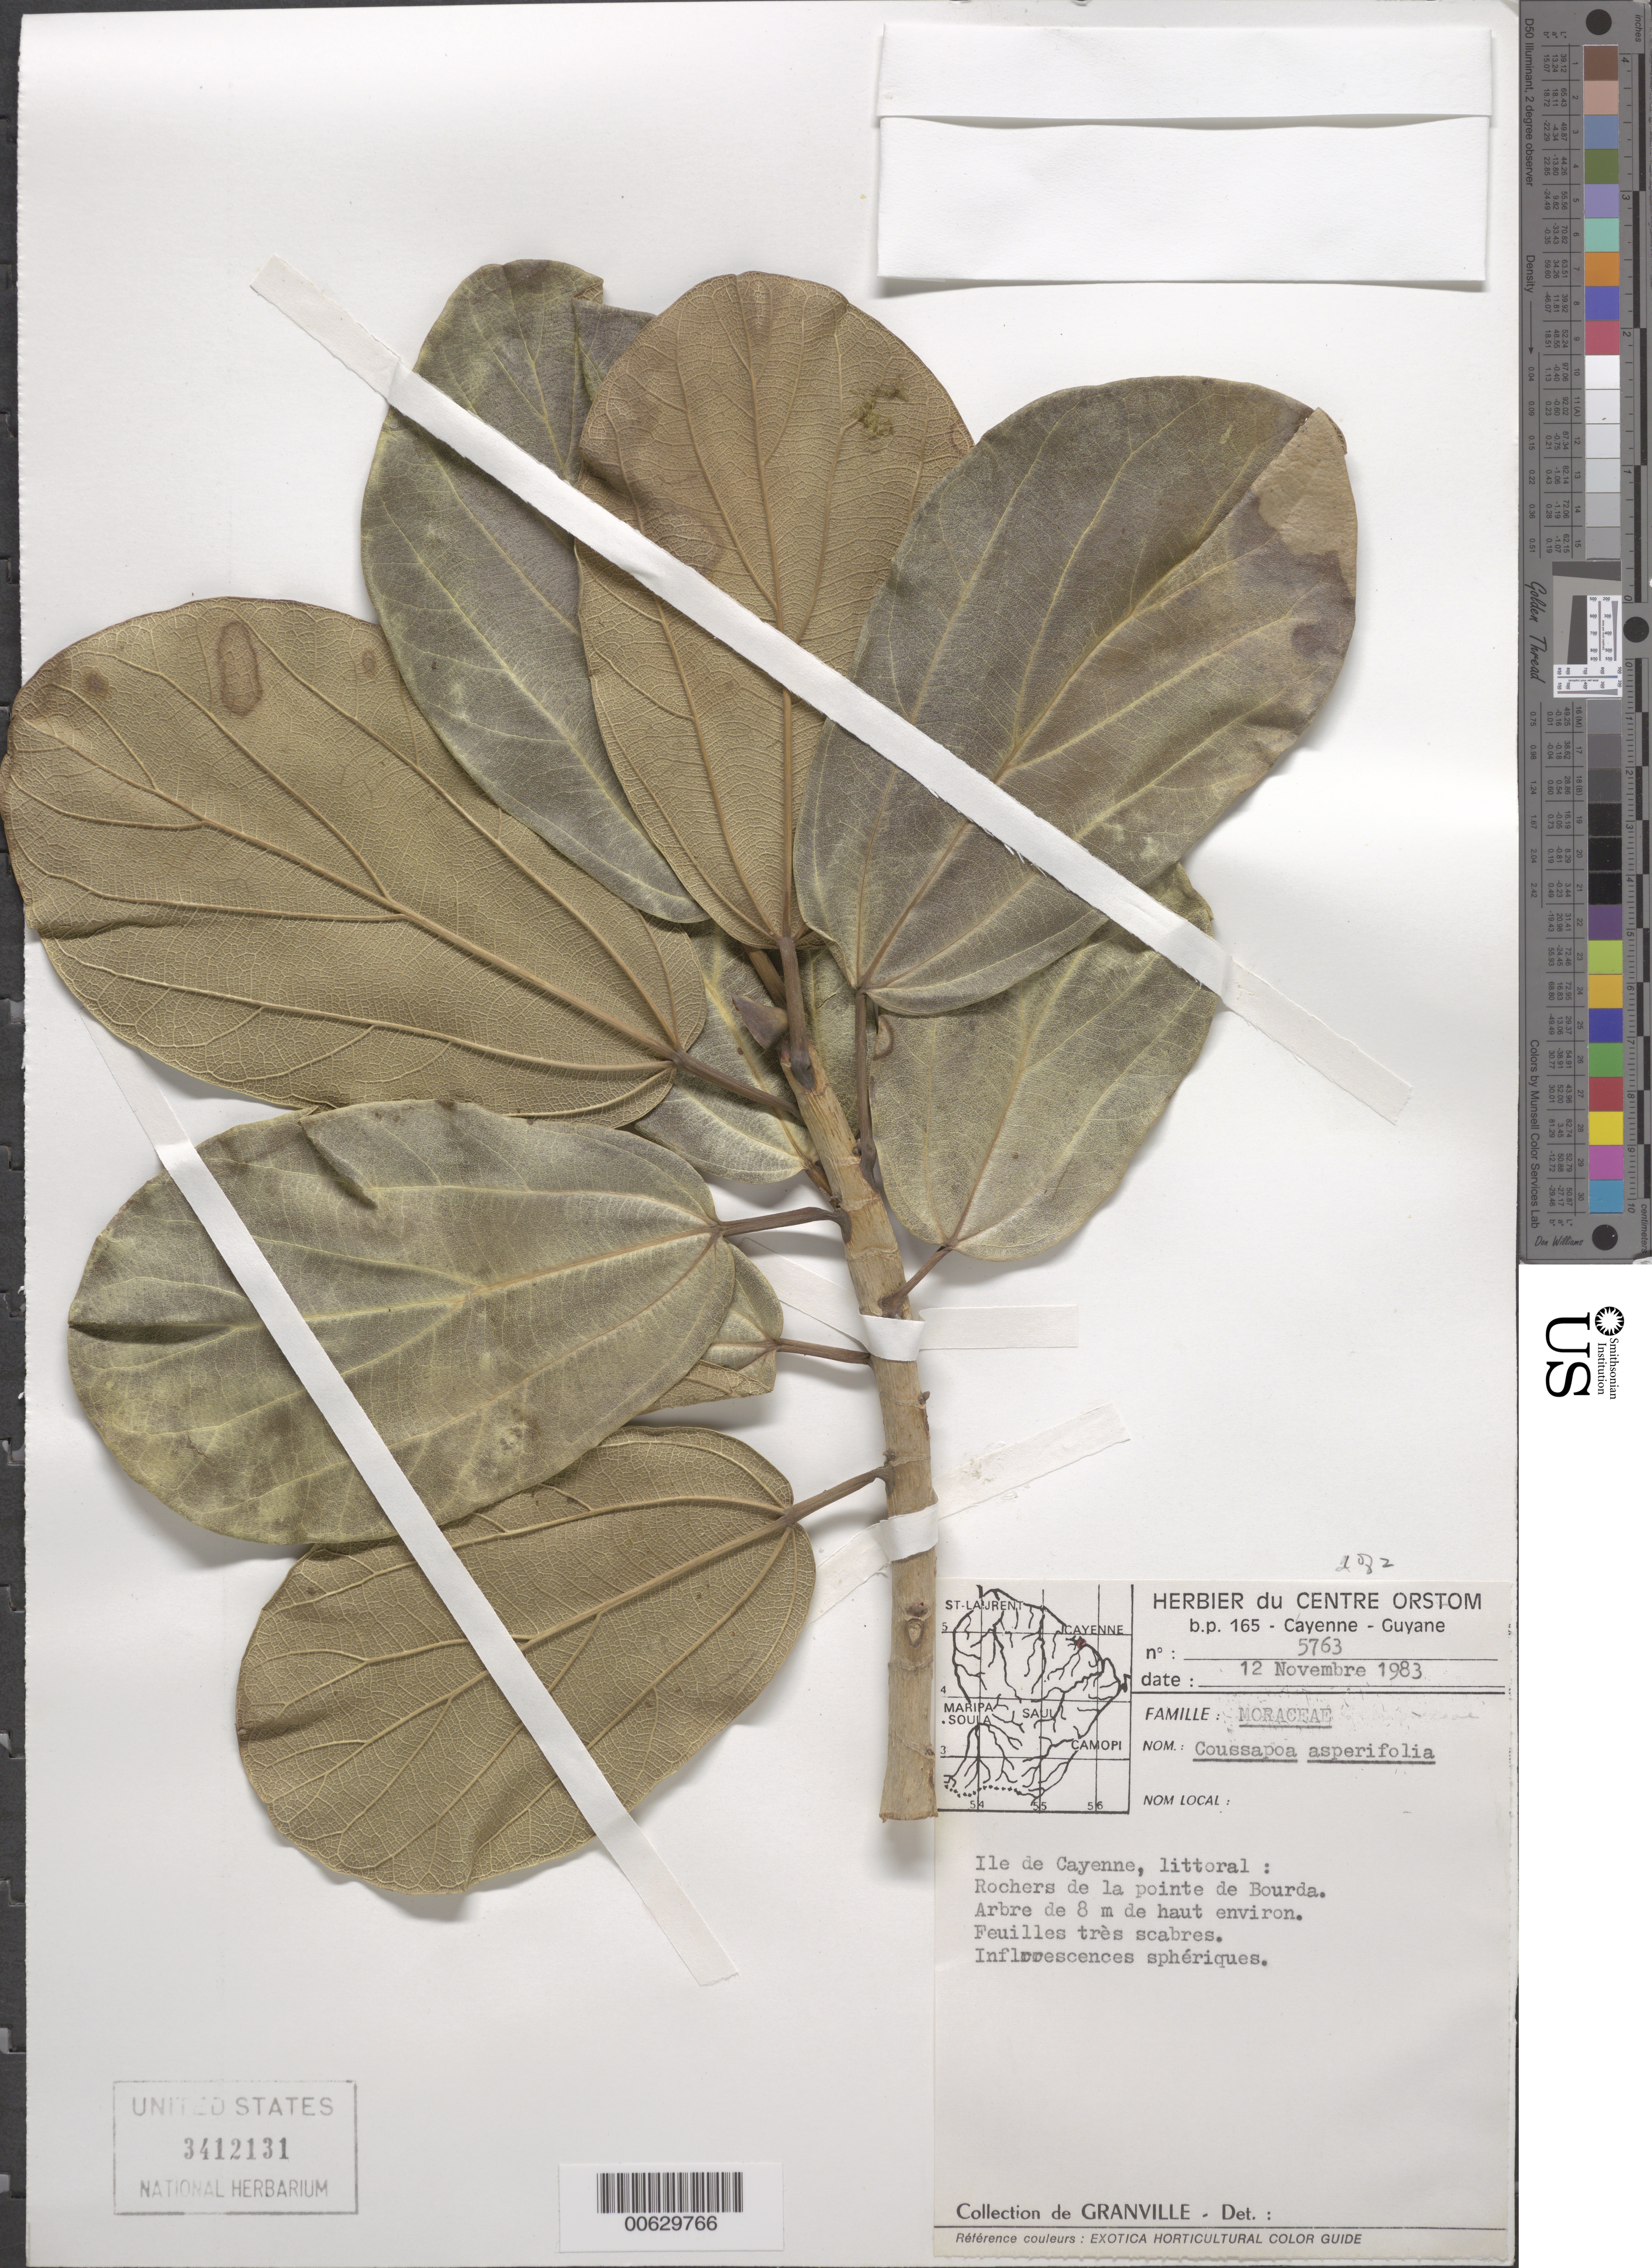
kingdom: Plantae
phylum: Tracheophyta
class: Magnoliopsida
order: Rosales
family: Urticaceae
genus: Coussapoa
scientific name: Coussapoa asperifolia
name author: Trécul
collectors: Granville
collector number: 5763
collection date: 1983-11-12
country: French Guiana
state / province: Cayenne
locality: Ile de Cayenne, littoral: Rochers de la pointe de Bourda.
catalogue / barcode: US 3412131